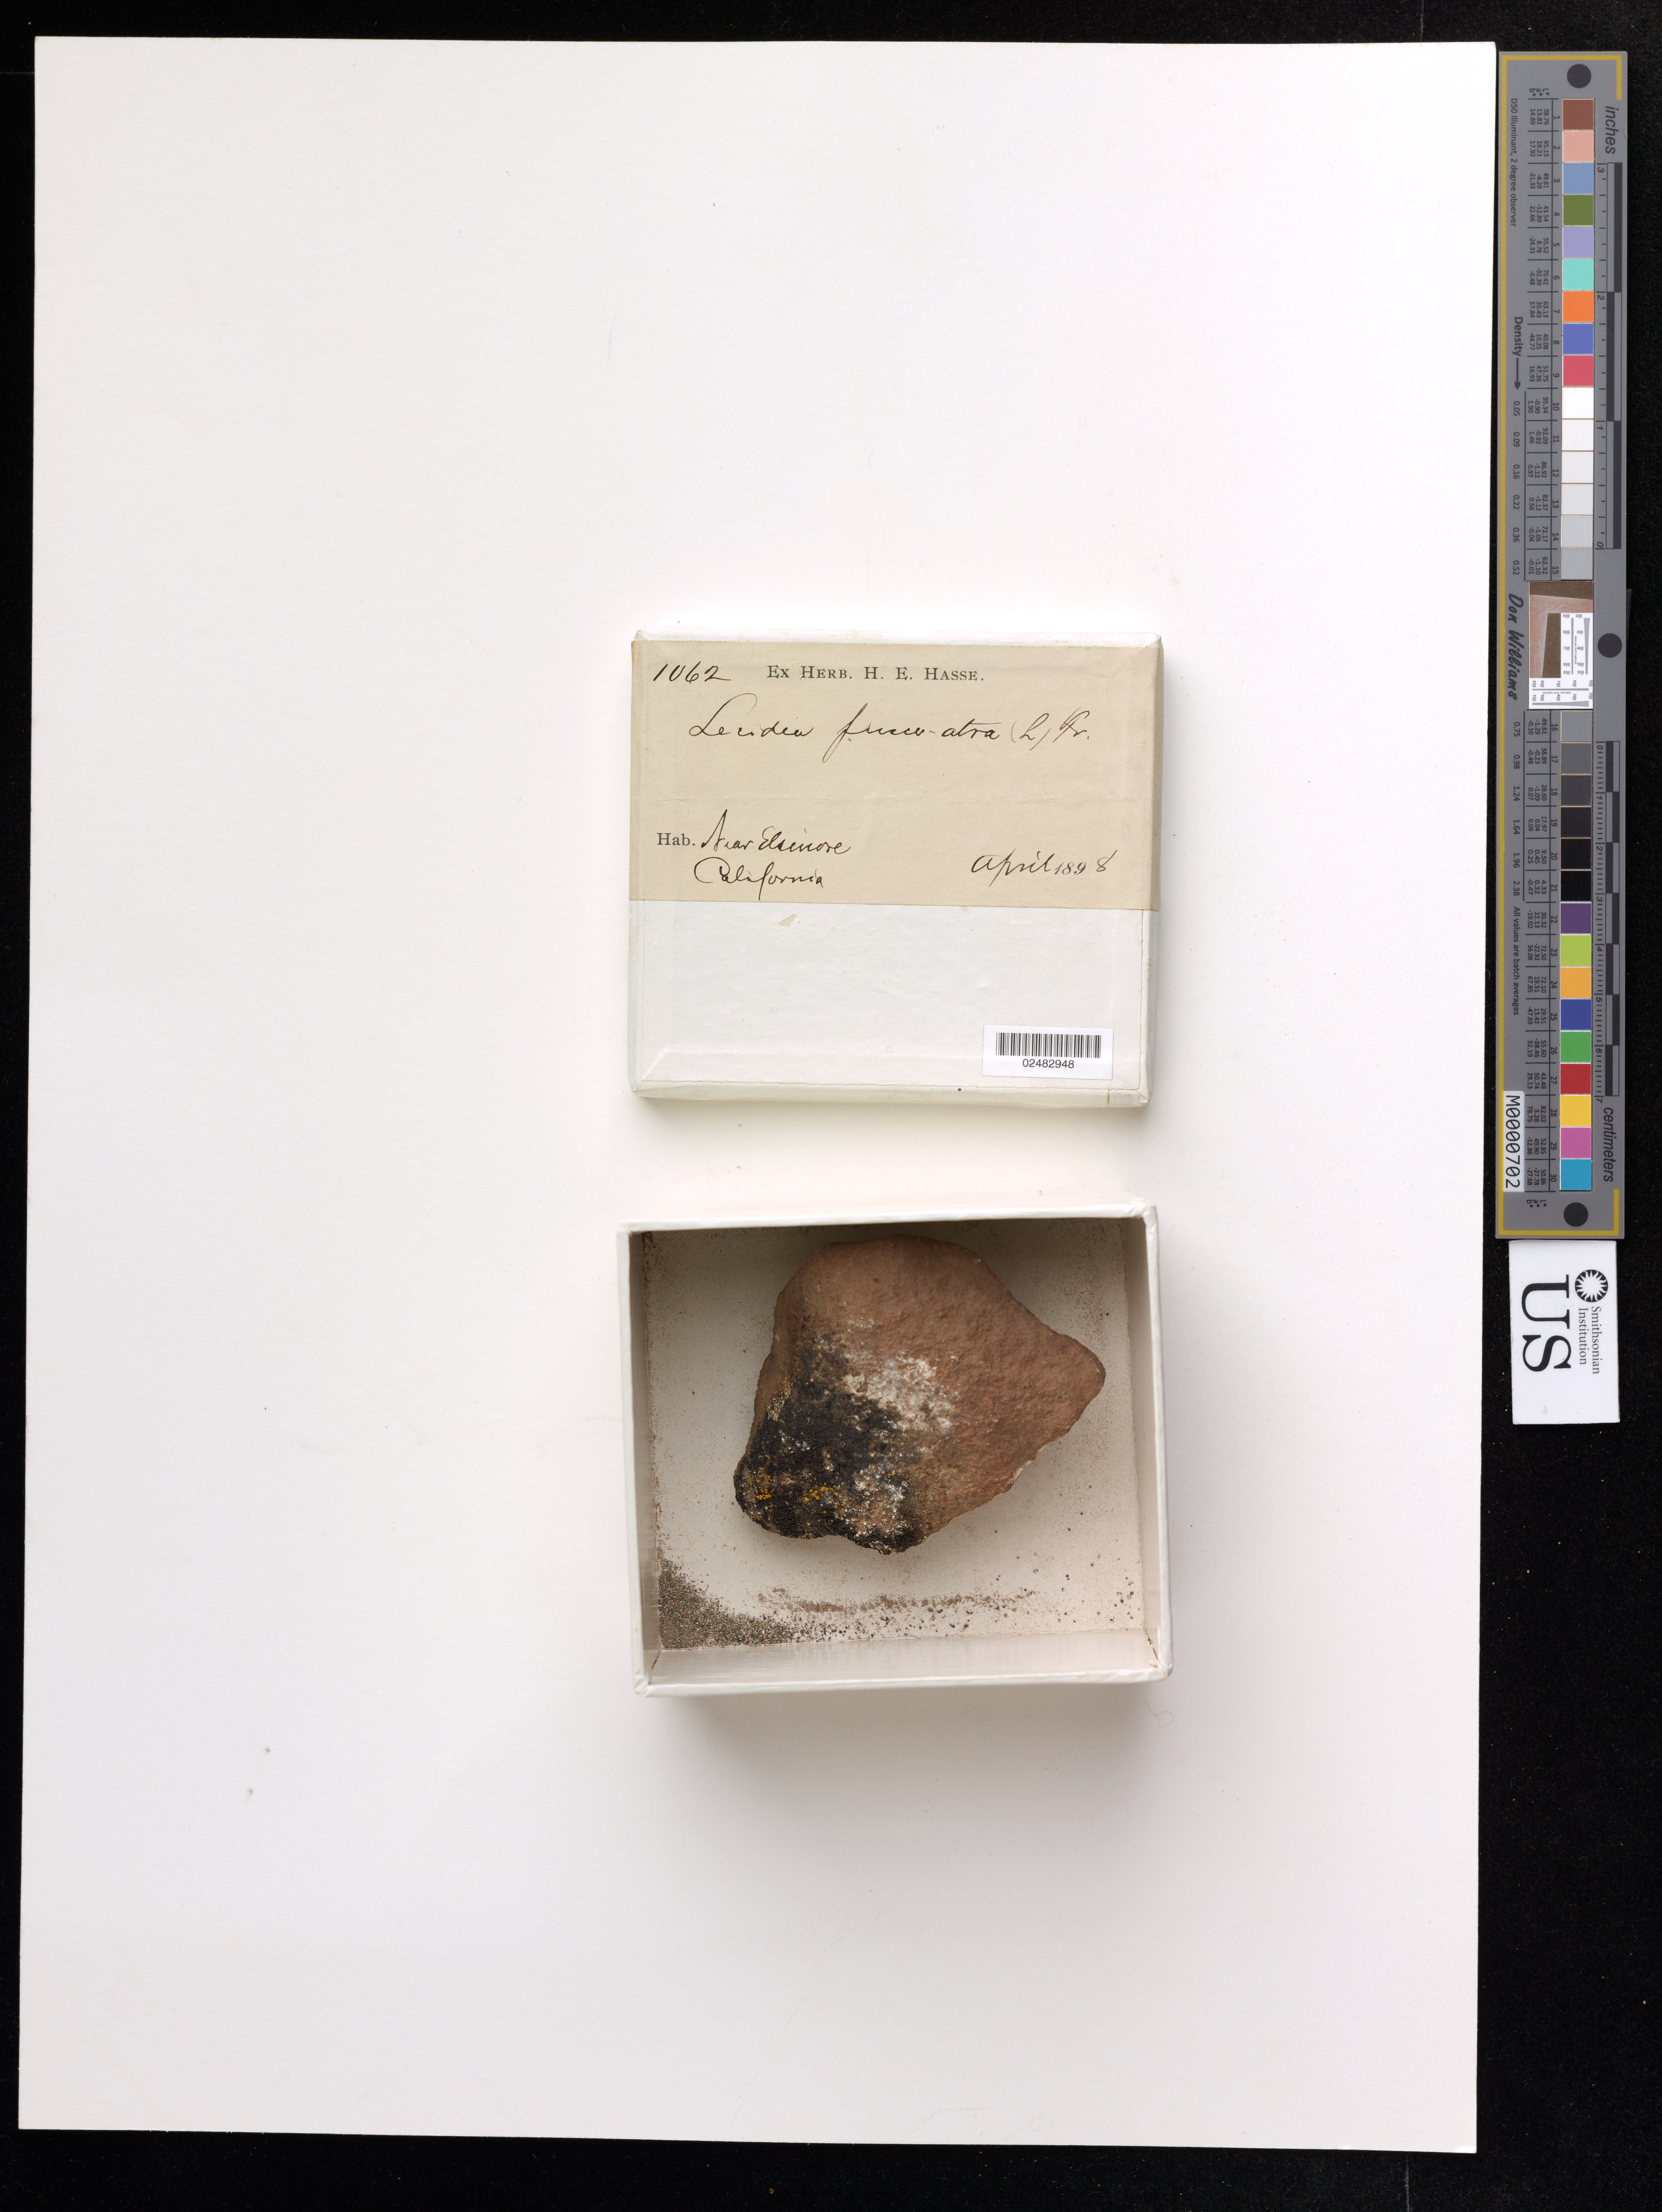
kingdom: Fungi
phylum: Ascomycota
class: Lecanoromycetes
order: Lecideales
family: Lecideaceae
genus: Lecidea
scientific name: Lecidea fuscoatra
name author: (L.) Ach.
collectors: ex herb. H.E. Hasse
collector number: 1062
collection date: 1898-04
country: United States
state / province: California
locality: Near Elsinore.